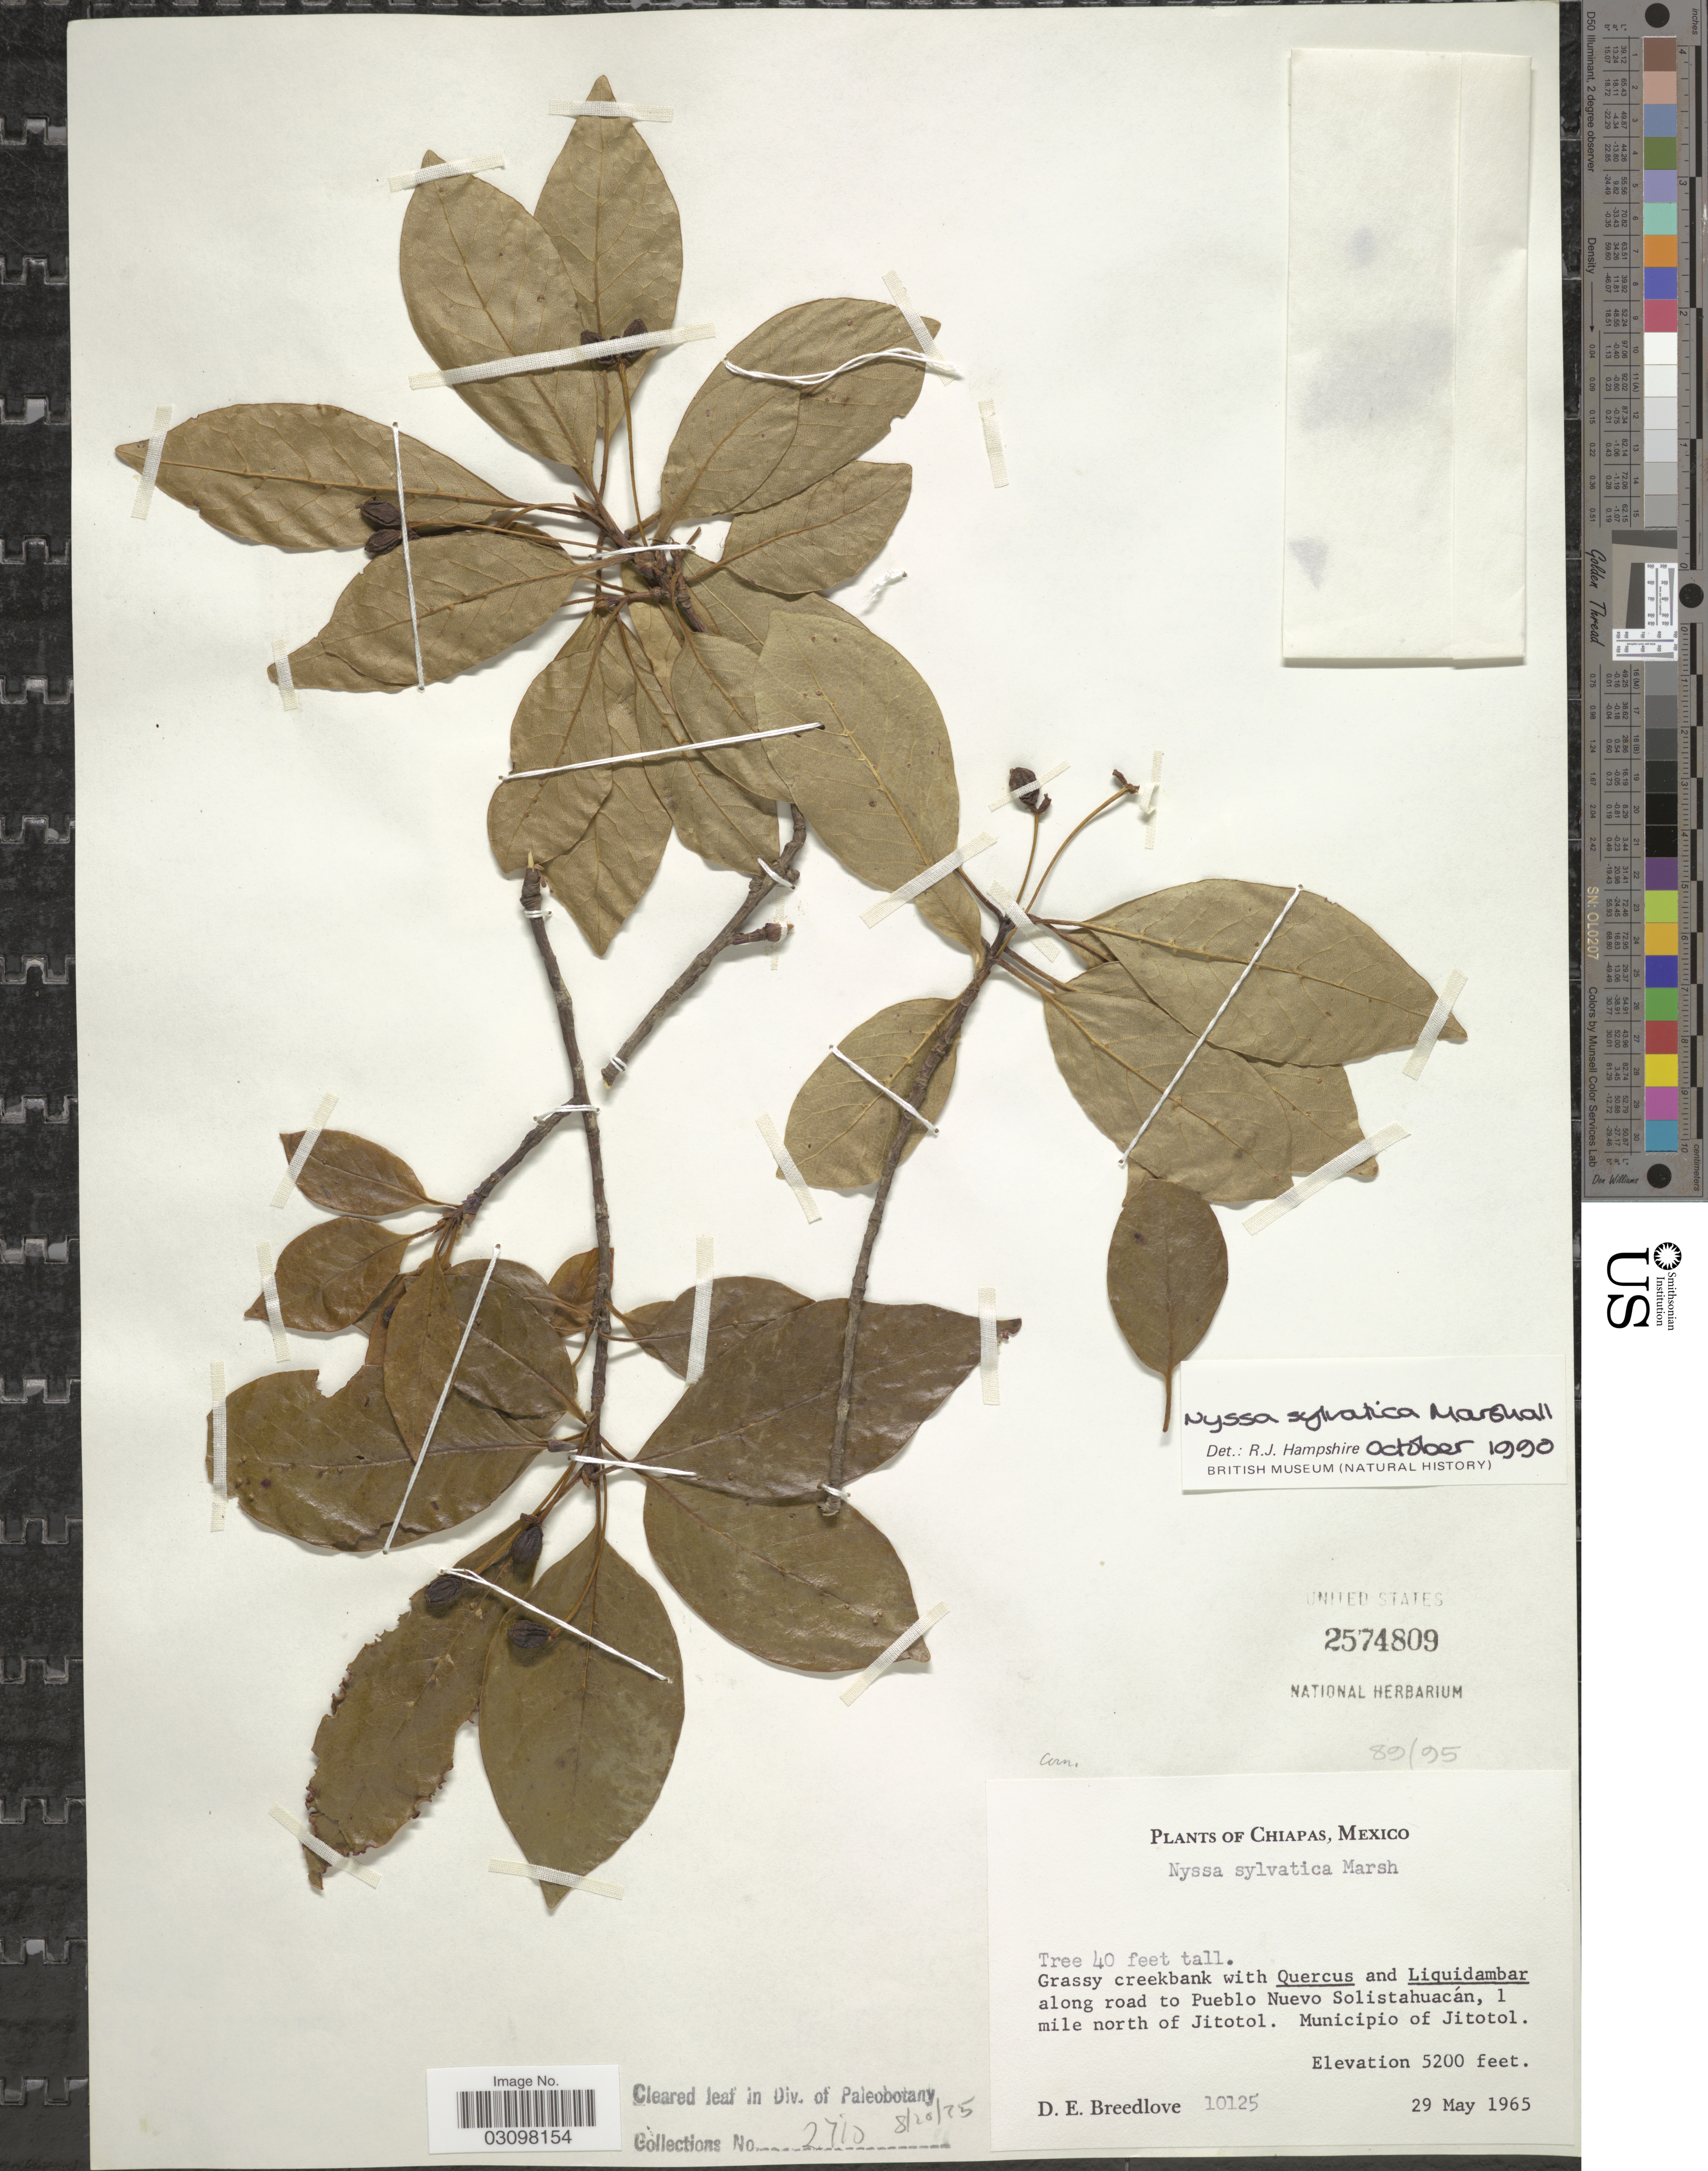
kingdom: Plantae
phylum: Tracheophyta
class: Magnoliopsida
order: Cornales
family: Nyssaceae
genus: Nyssa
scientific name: Nyssa sylvatica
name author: Marshall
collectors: D. E. Breedlove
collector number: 10125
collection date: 1965-05-29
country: Mexico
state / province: Chiapas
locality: Along road to Pueblo Nuevo Solistahuacán, 1 mile north of Jitotol. Municipio of Jitotol.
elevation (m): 1585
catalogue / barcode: US 2574809